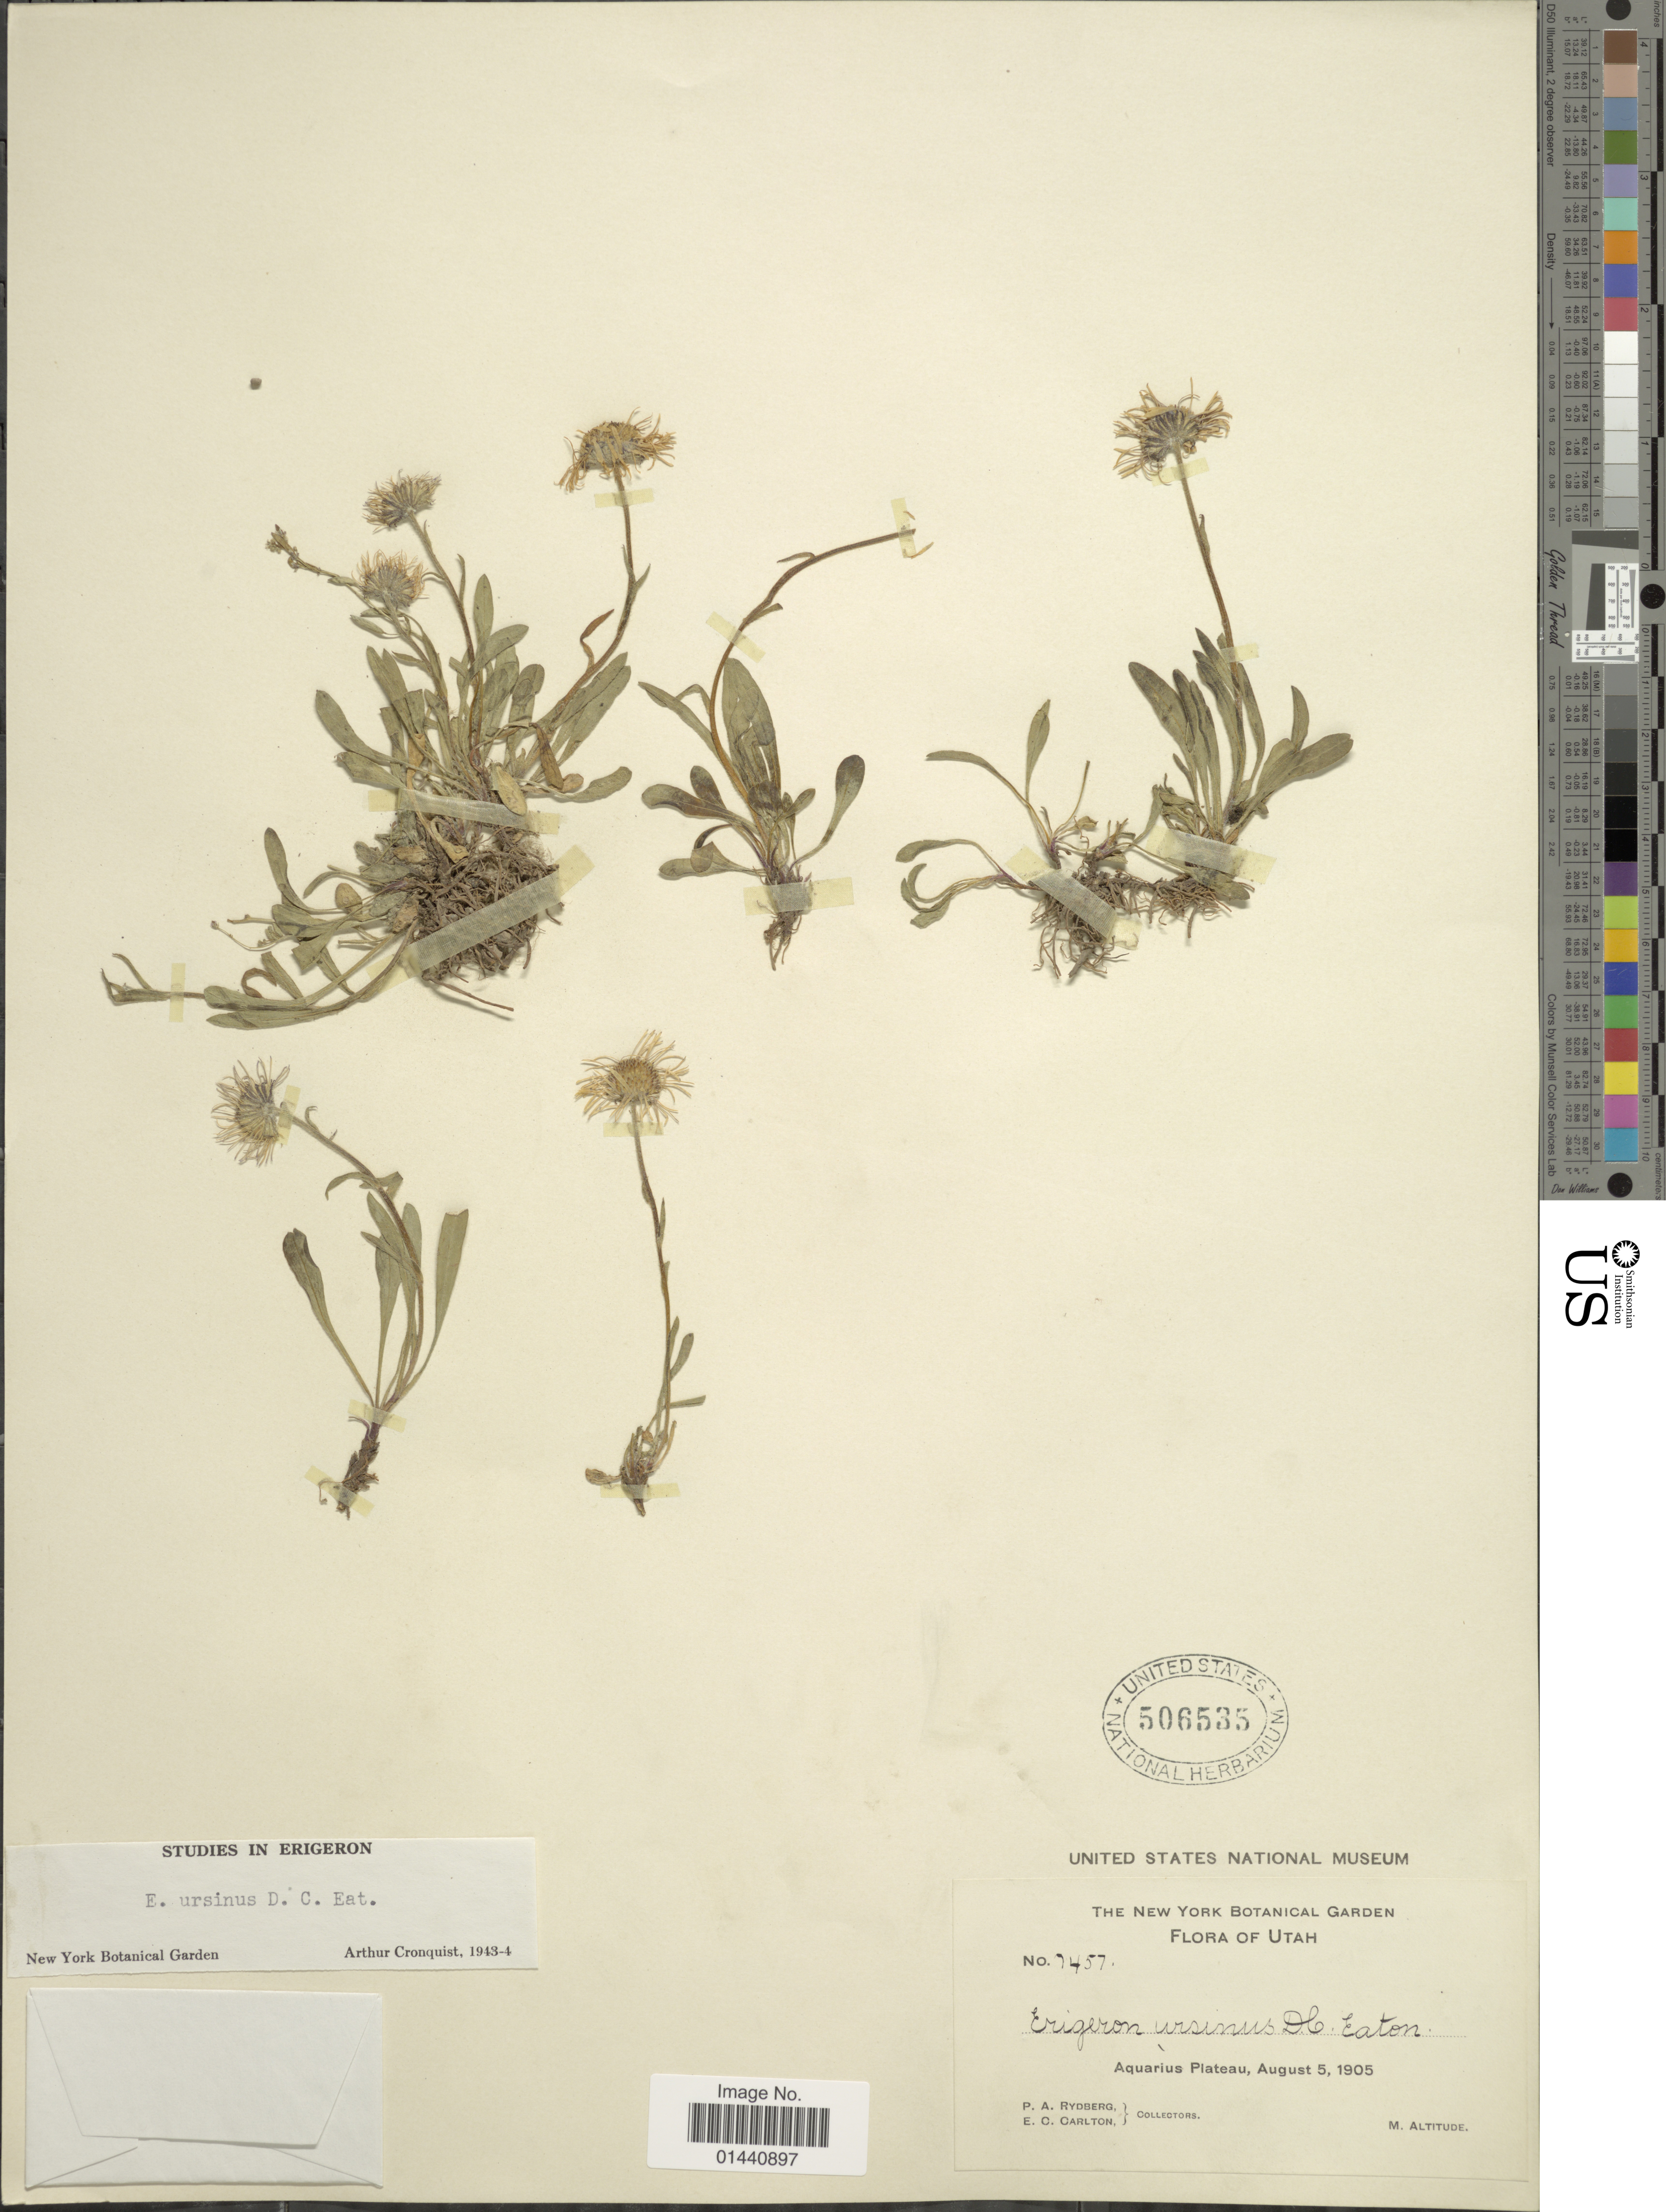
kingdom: Plantae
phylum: Tracheophyta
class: Magnoliopsida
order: Asterales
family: Asteraceae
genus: Erigeron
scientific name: Erigeron ursinus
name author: D.C. Eaton in C. King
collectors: P. A. Rydberg & E. Carlton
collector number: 7457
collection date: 1905-08-05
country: United States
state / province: Utah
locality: Aquarius Plateau.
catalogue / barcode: US 506535